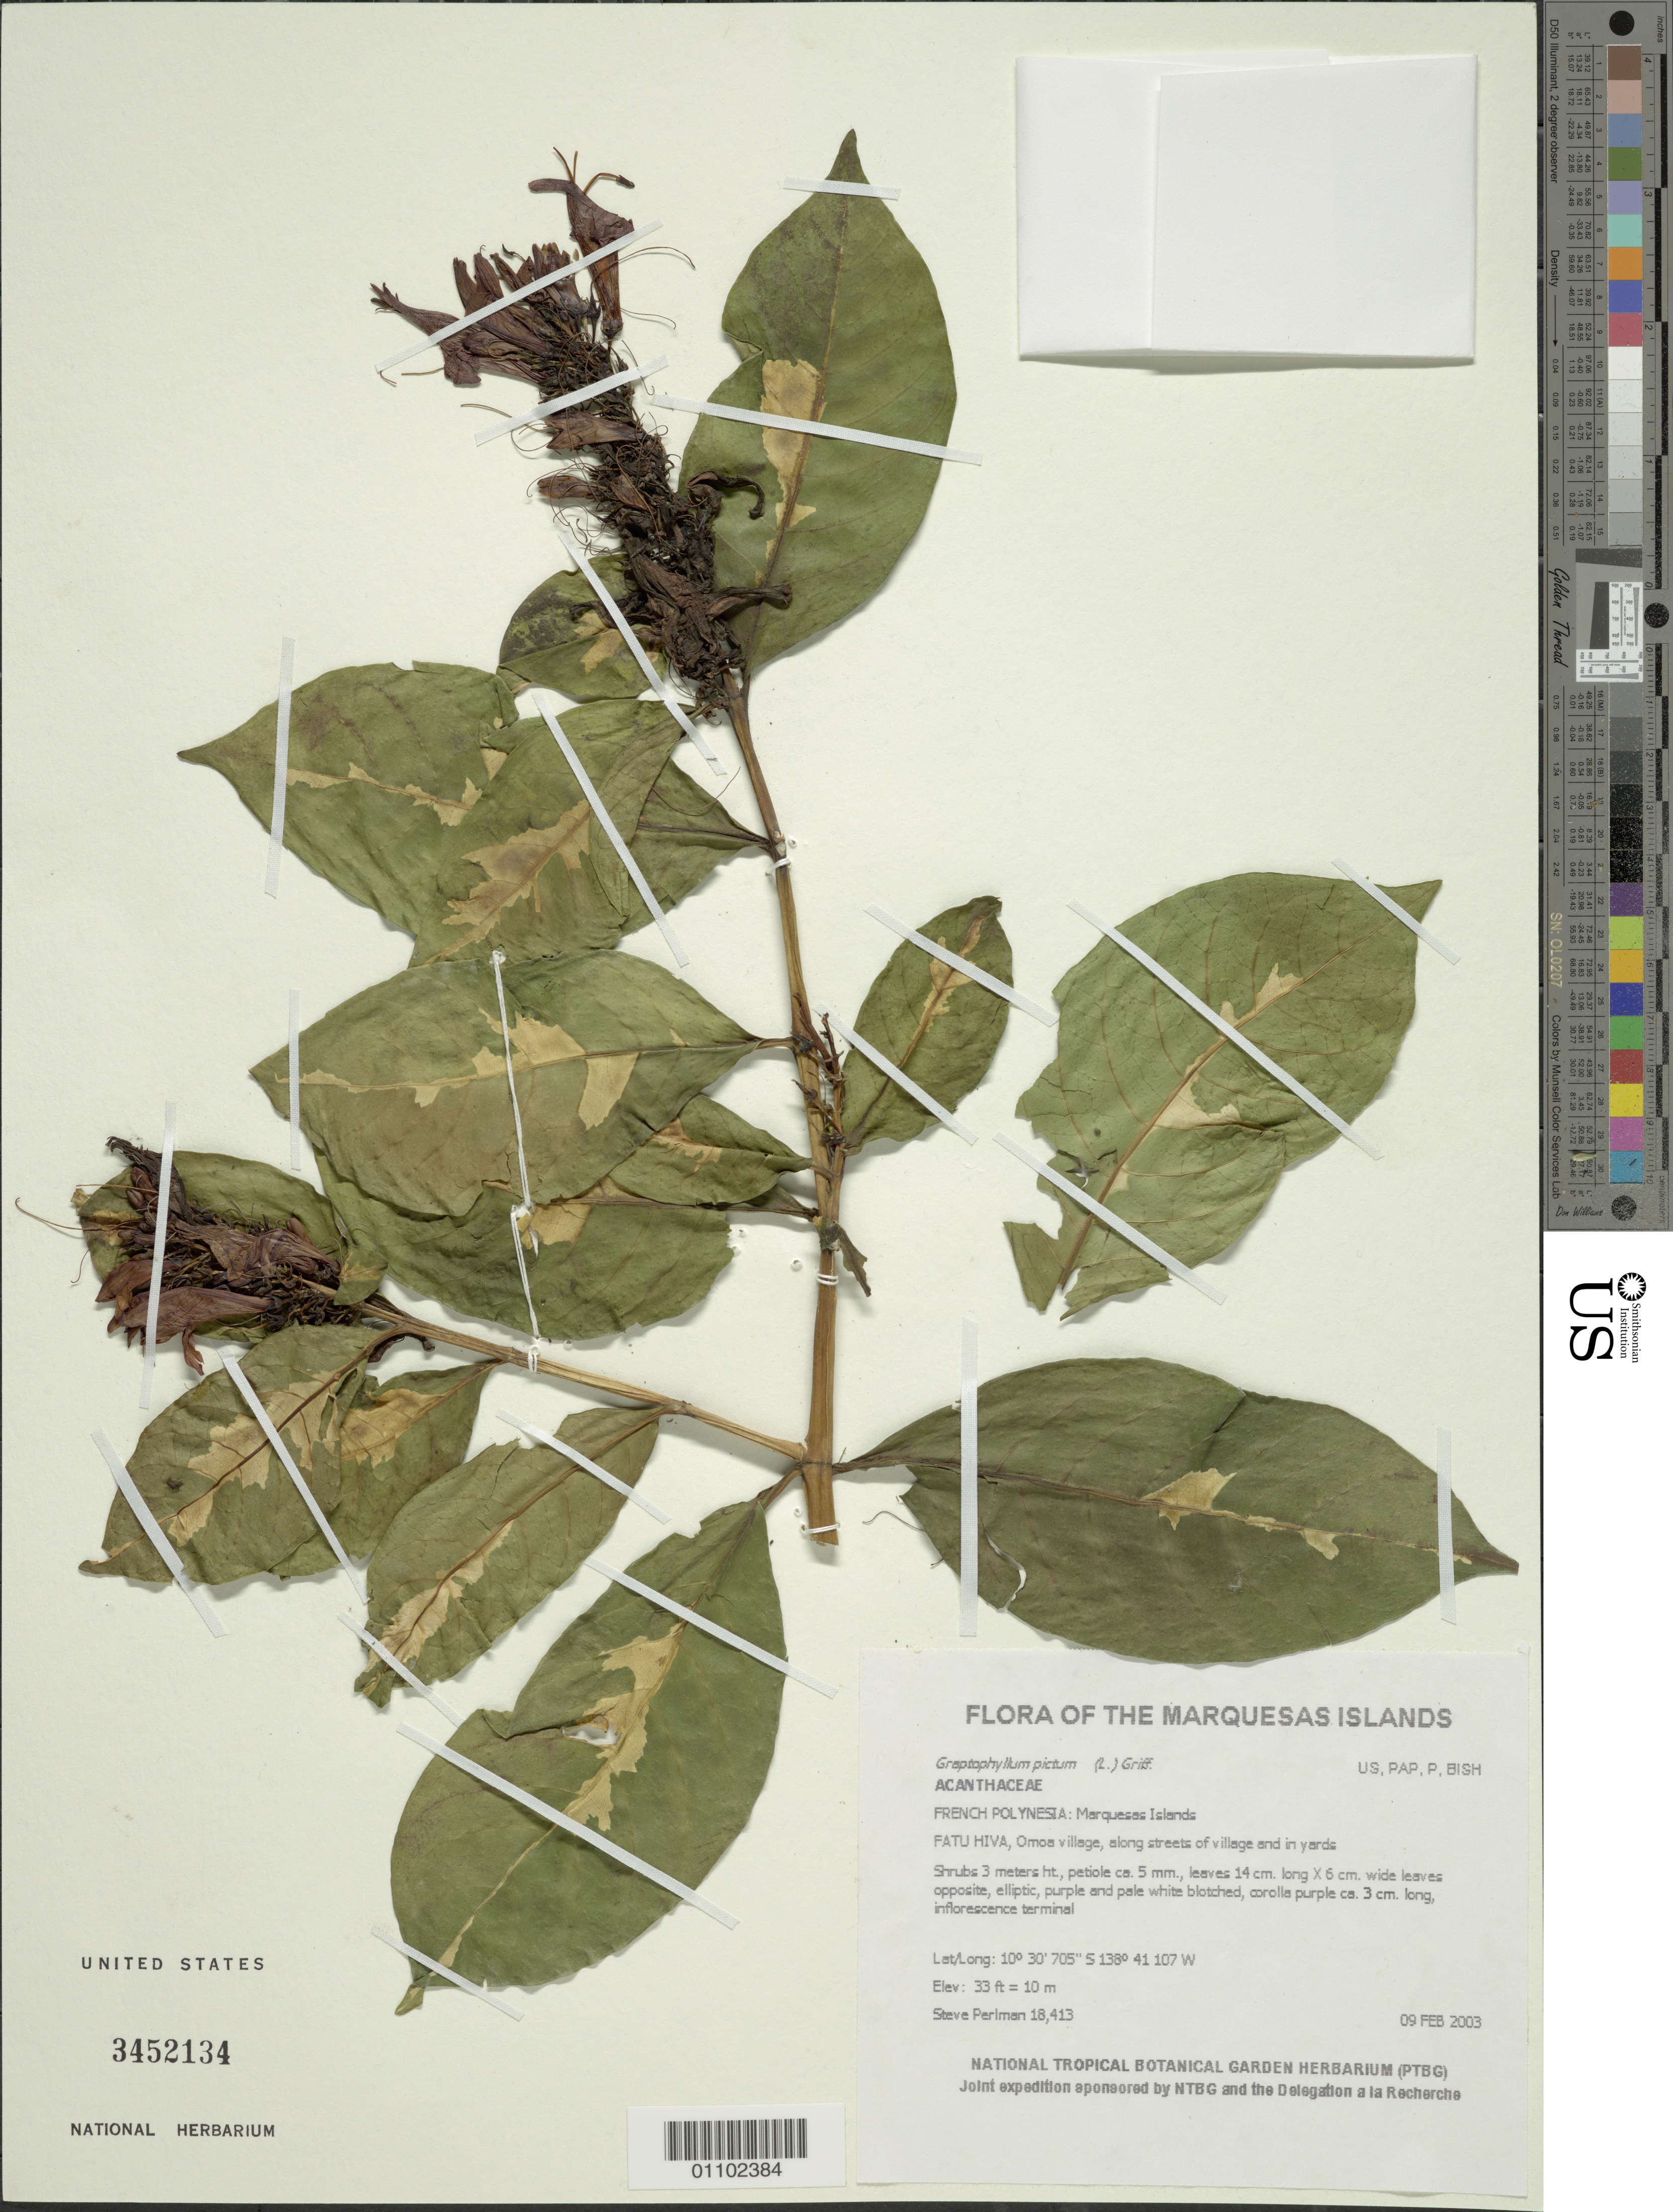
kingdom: Plantae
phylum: Tracheophyta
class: Magnoliopsida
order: Lamiales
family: Acanthaceae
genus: Graptophyllum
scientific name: Graptophyllum pictum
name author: (L.) Griff.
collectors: S. P. Perlman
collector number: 18413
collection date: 2003-02-09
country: French Polynesia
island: Fatu Hiva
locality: Omoa village, along streets of village and in yards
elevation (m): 10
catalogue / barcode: US 3452134